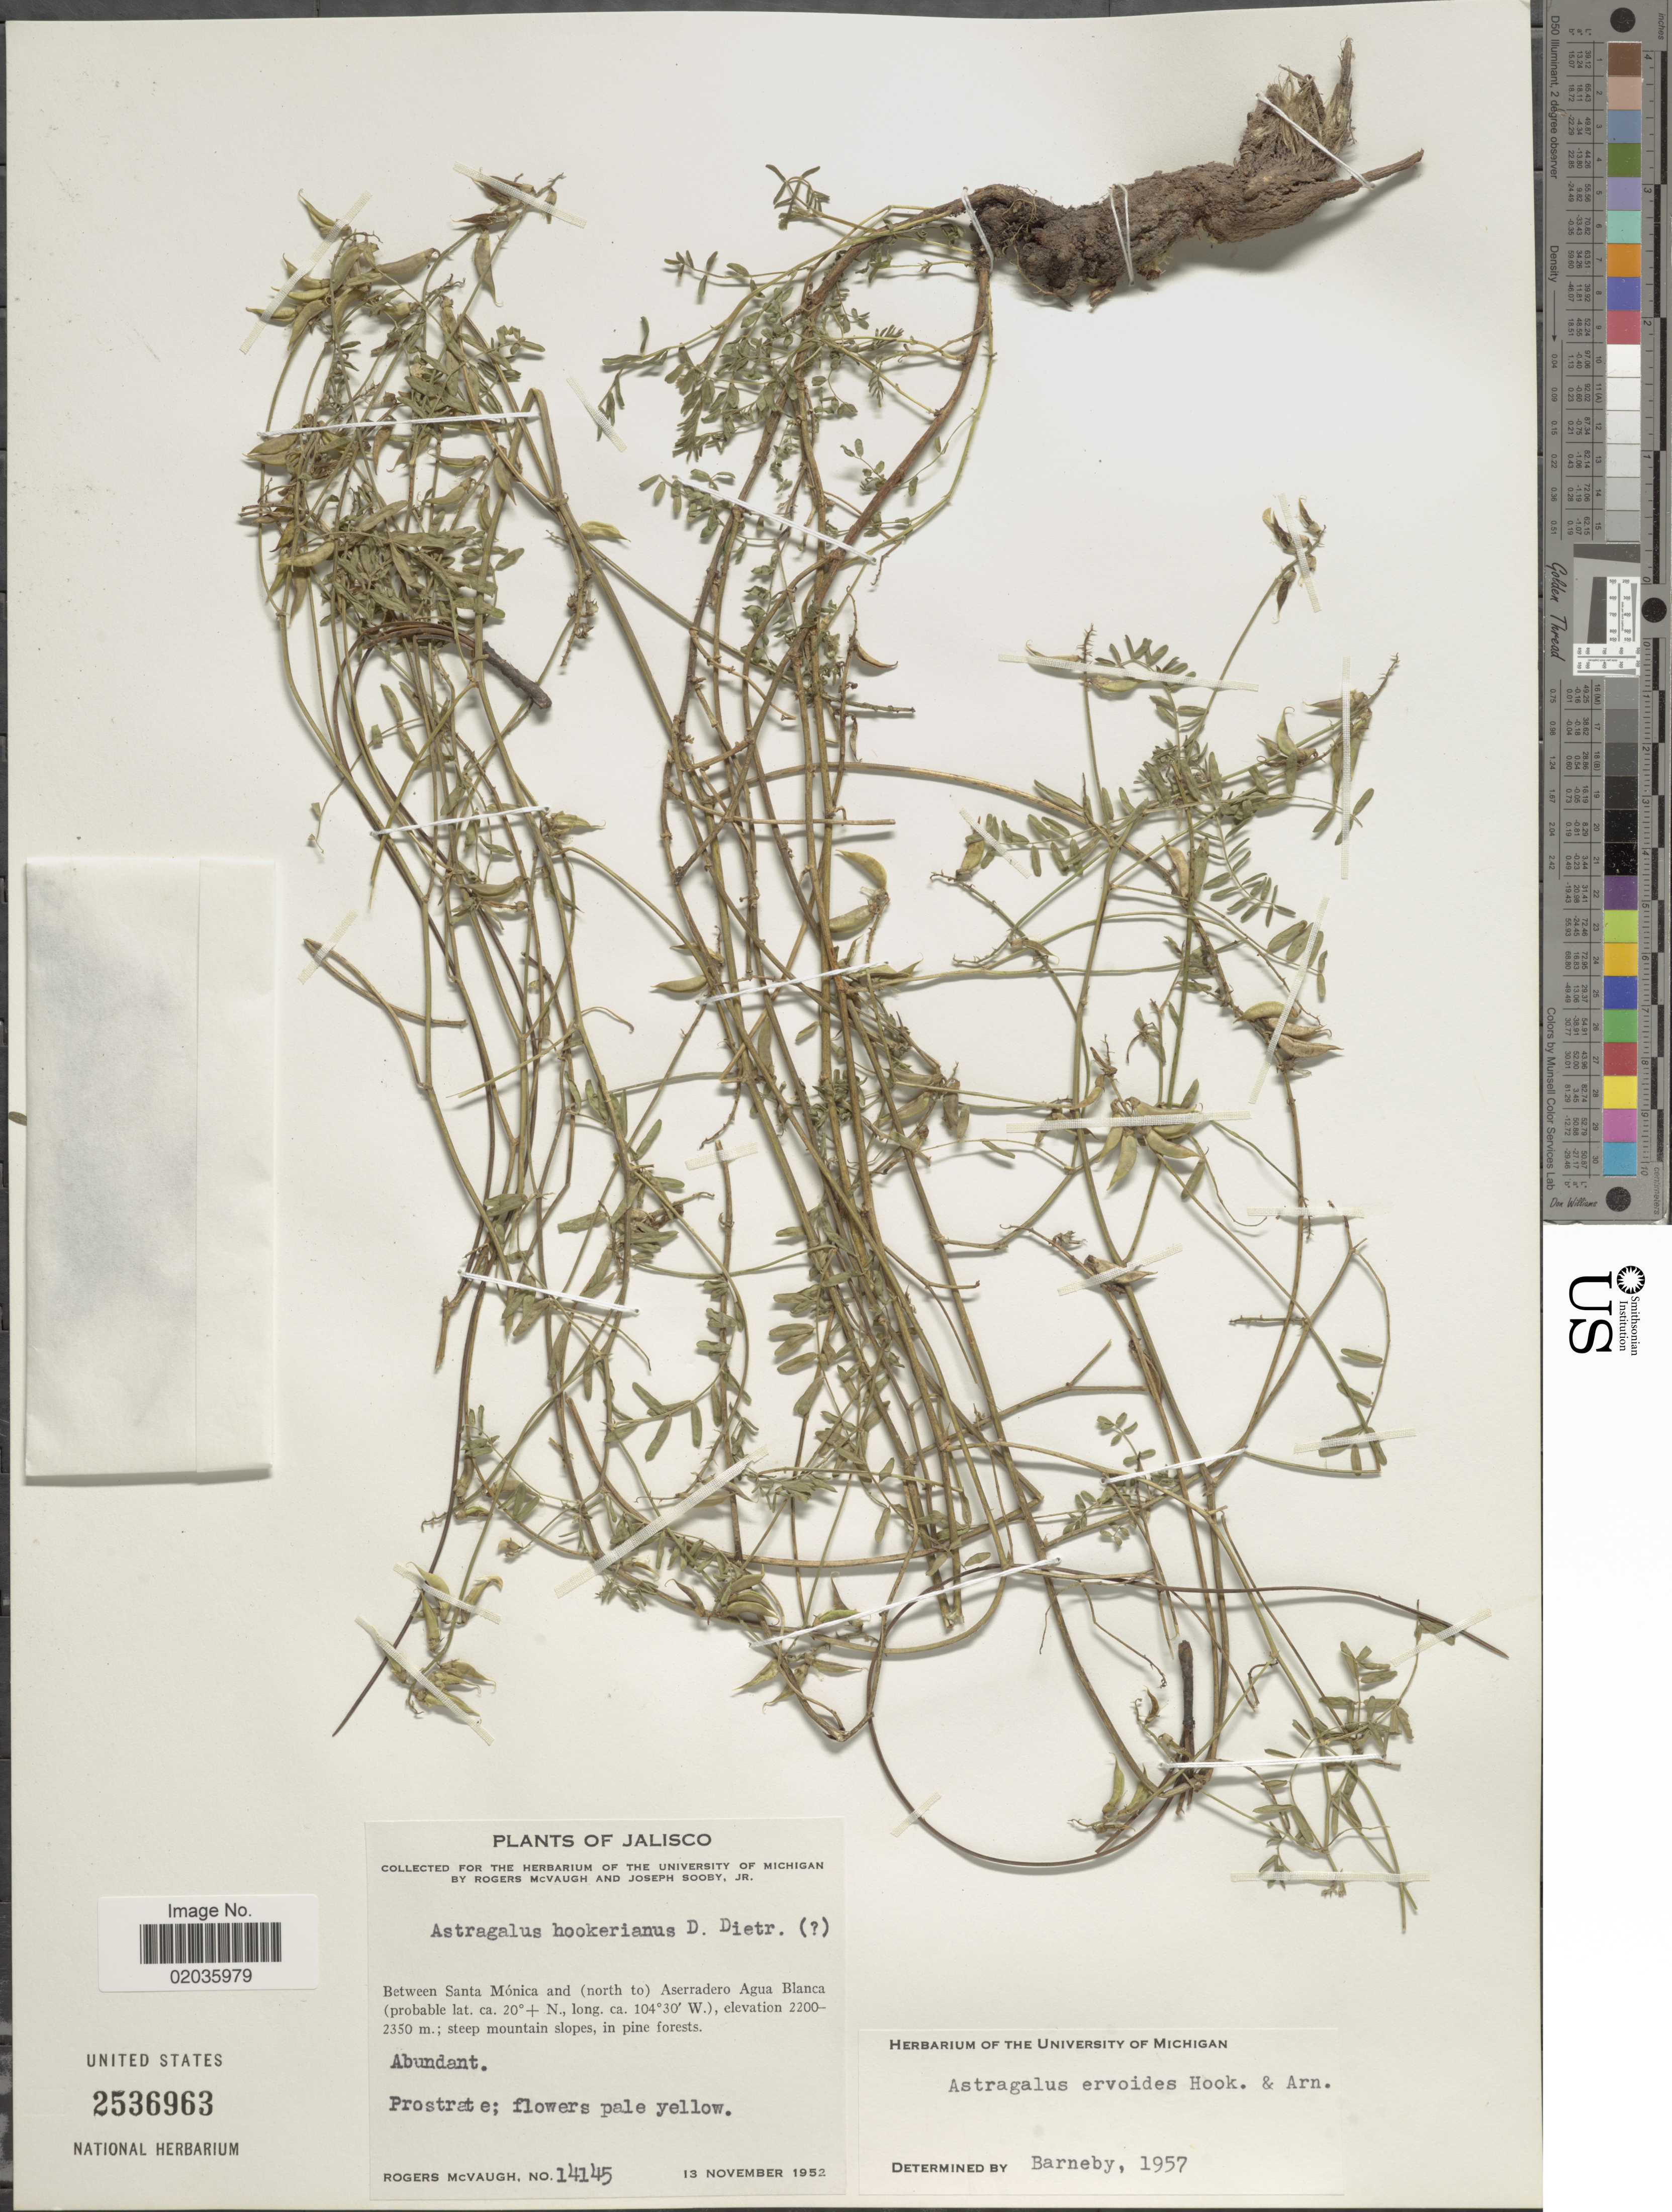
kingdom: Plantae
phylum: Tracheophyta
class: Magnoliopsida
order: Fabales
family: Fabaceae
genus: Astragalus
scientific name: Astragalus ervoides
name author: Turcz.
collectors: R. McVaugh & J. Sooby Jr.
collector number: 14145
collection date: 1952-11-13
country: Mexico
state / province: Jalisco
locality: Jalisco, Between Santa Monica and (north to) Aserradero Agua Blanco (probable).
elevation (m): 2200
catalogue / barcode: US 2536963